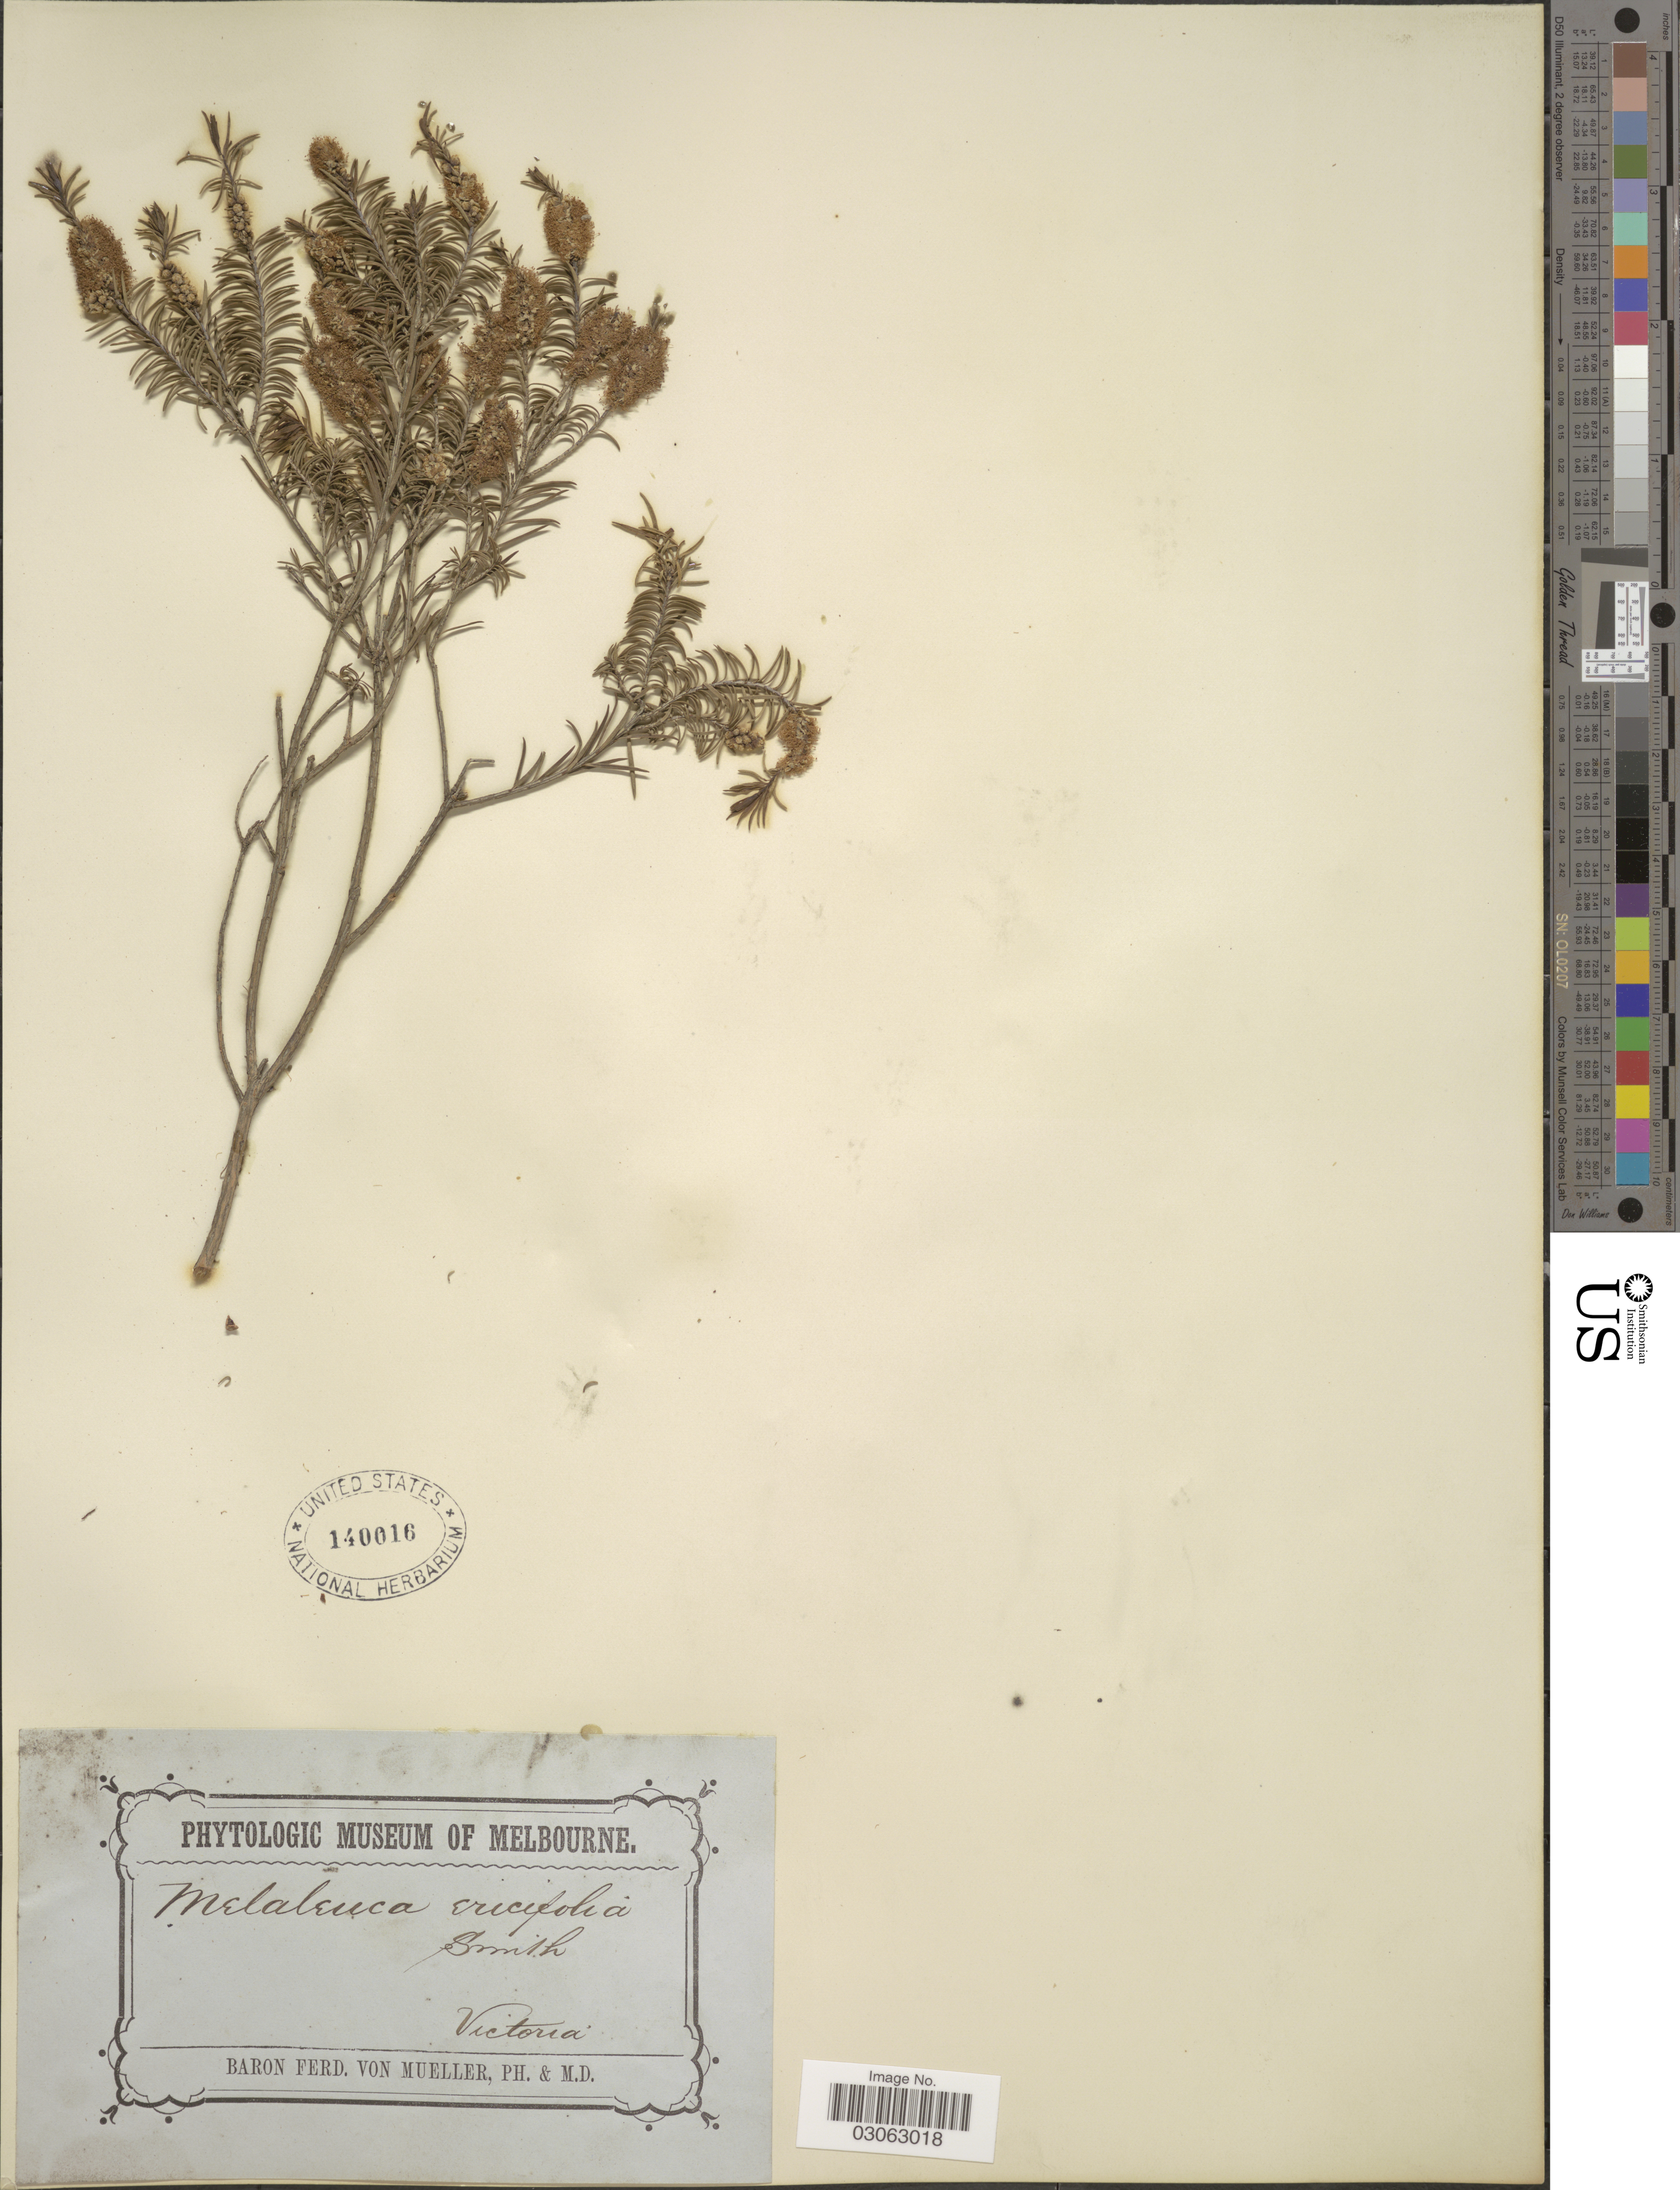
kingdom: Plantae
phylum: Tracheophyta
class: Magnoliopsida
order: Myrtales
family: Myrtaceae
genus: Melaleuca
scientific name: Melaleuca ericifolia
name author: Sm.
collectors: F. Mueller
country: Australia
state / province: Victoria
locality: Victoria.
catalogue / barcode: US 140016